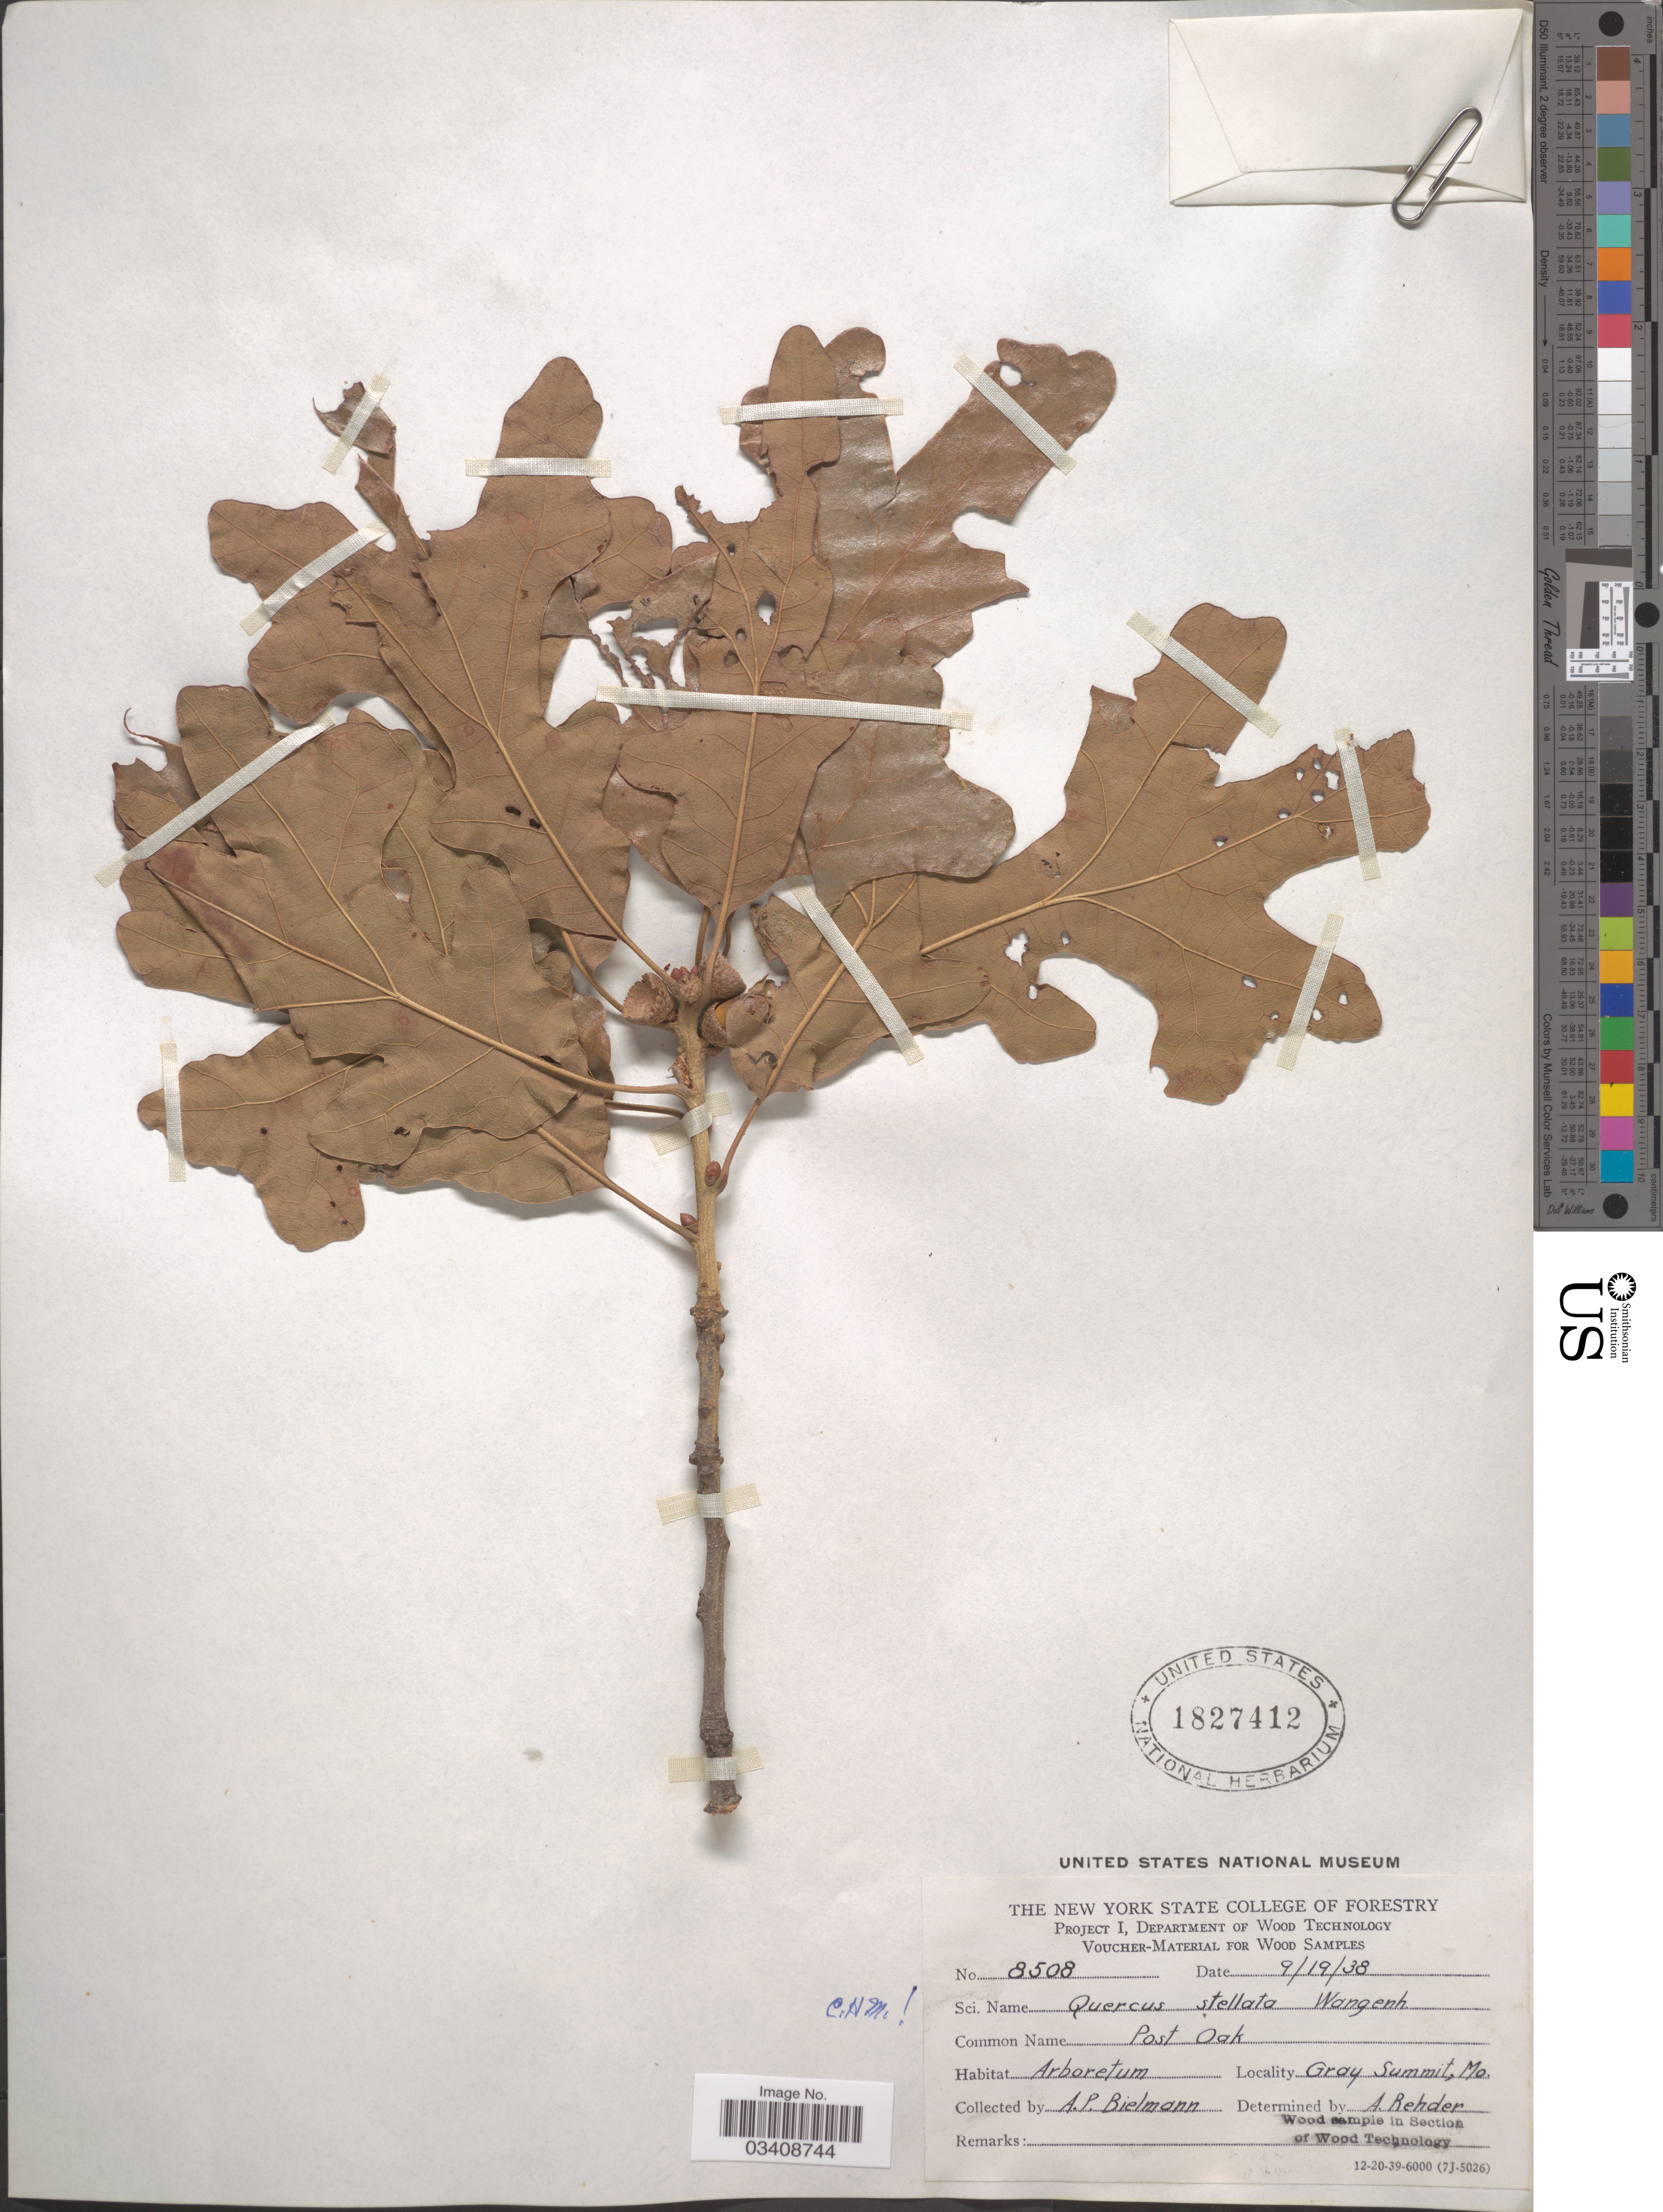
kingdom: Plantae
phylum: Tracheophyta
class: Magnoliopsida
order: Fagales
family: Fagaceae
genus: Quercus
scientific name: Quercus stellata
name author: Wangenh.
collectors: A. Bielmann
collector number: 8508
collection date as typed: Transcribed d/m/y: 19/9/38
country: United States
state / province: Missouri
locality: Arboretum. Gray Summit.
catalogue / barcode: US 1827412